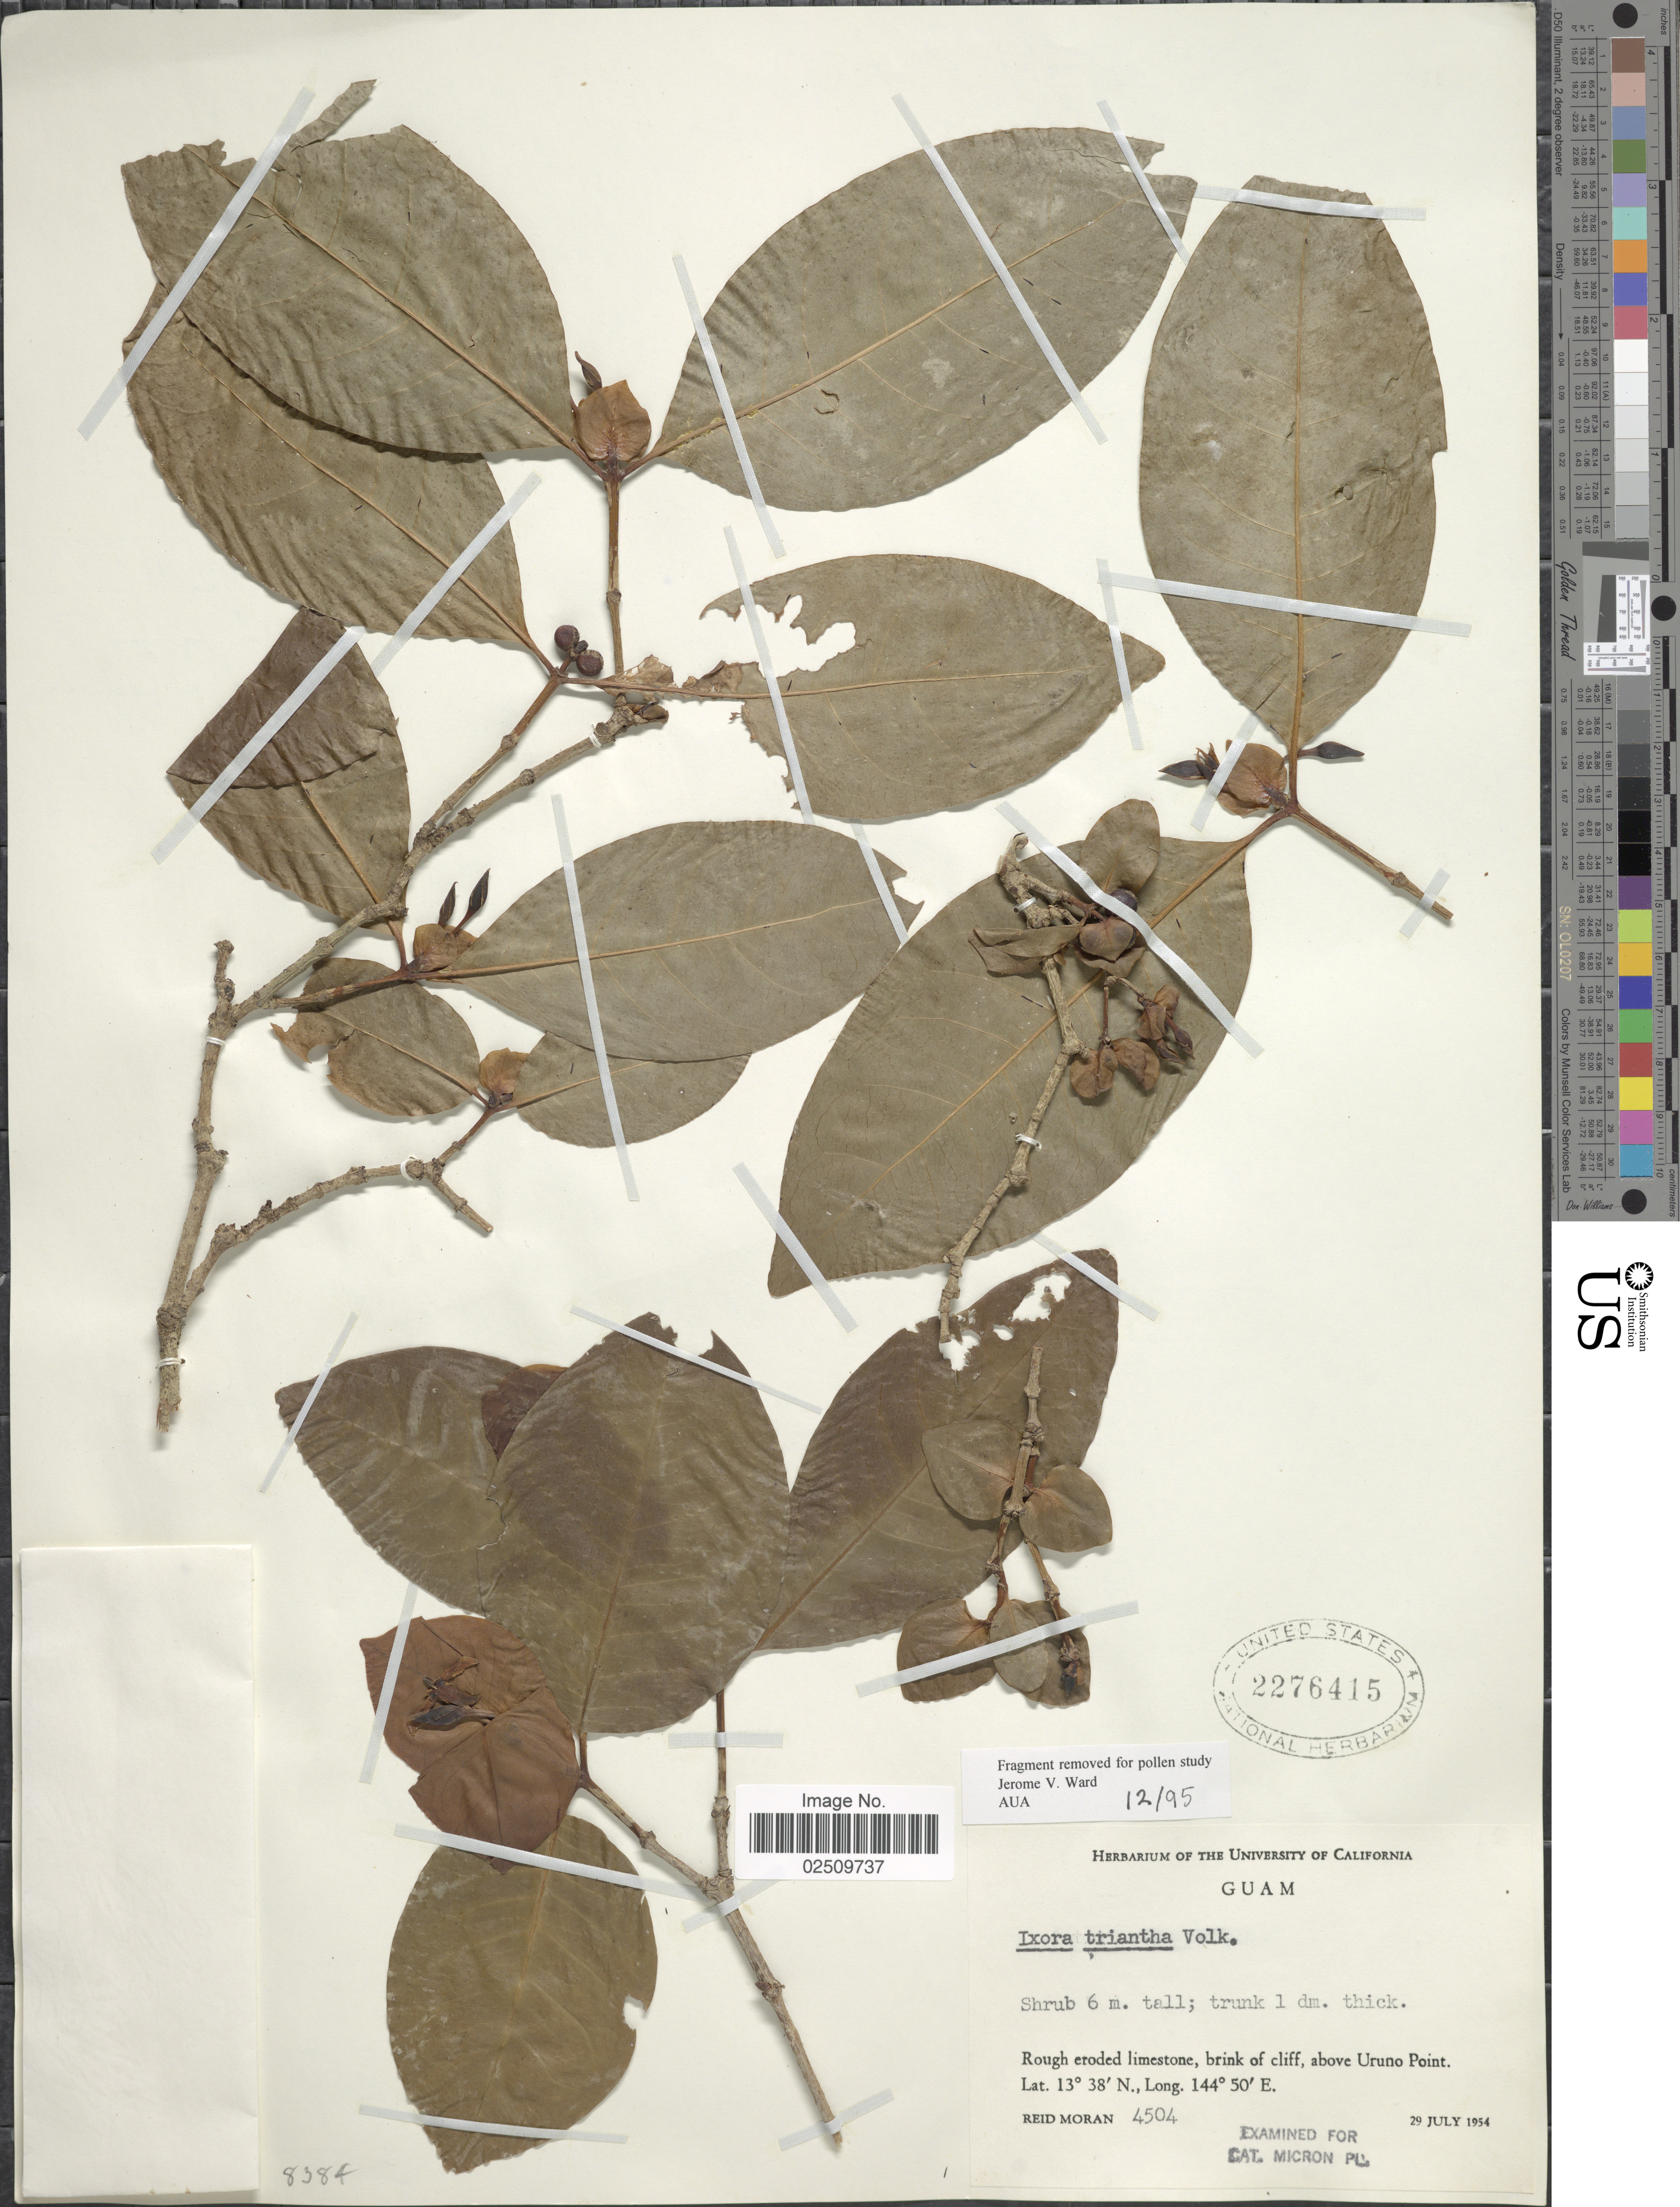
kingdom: Plantae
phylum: Tracheophyta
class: Magnoliopsida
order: Gentianales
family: Rubiaceae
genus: Ixora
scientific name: Ixora triantha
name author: Volkens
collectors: R. V. Moran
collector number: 4504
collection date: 1954-07-29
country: Guam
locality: Rough eroded limestone, brink of cliff, above Uruno Point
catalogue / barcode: US 2276415